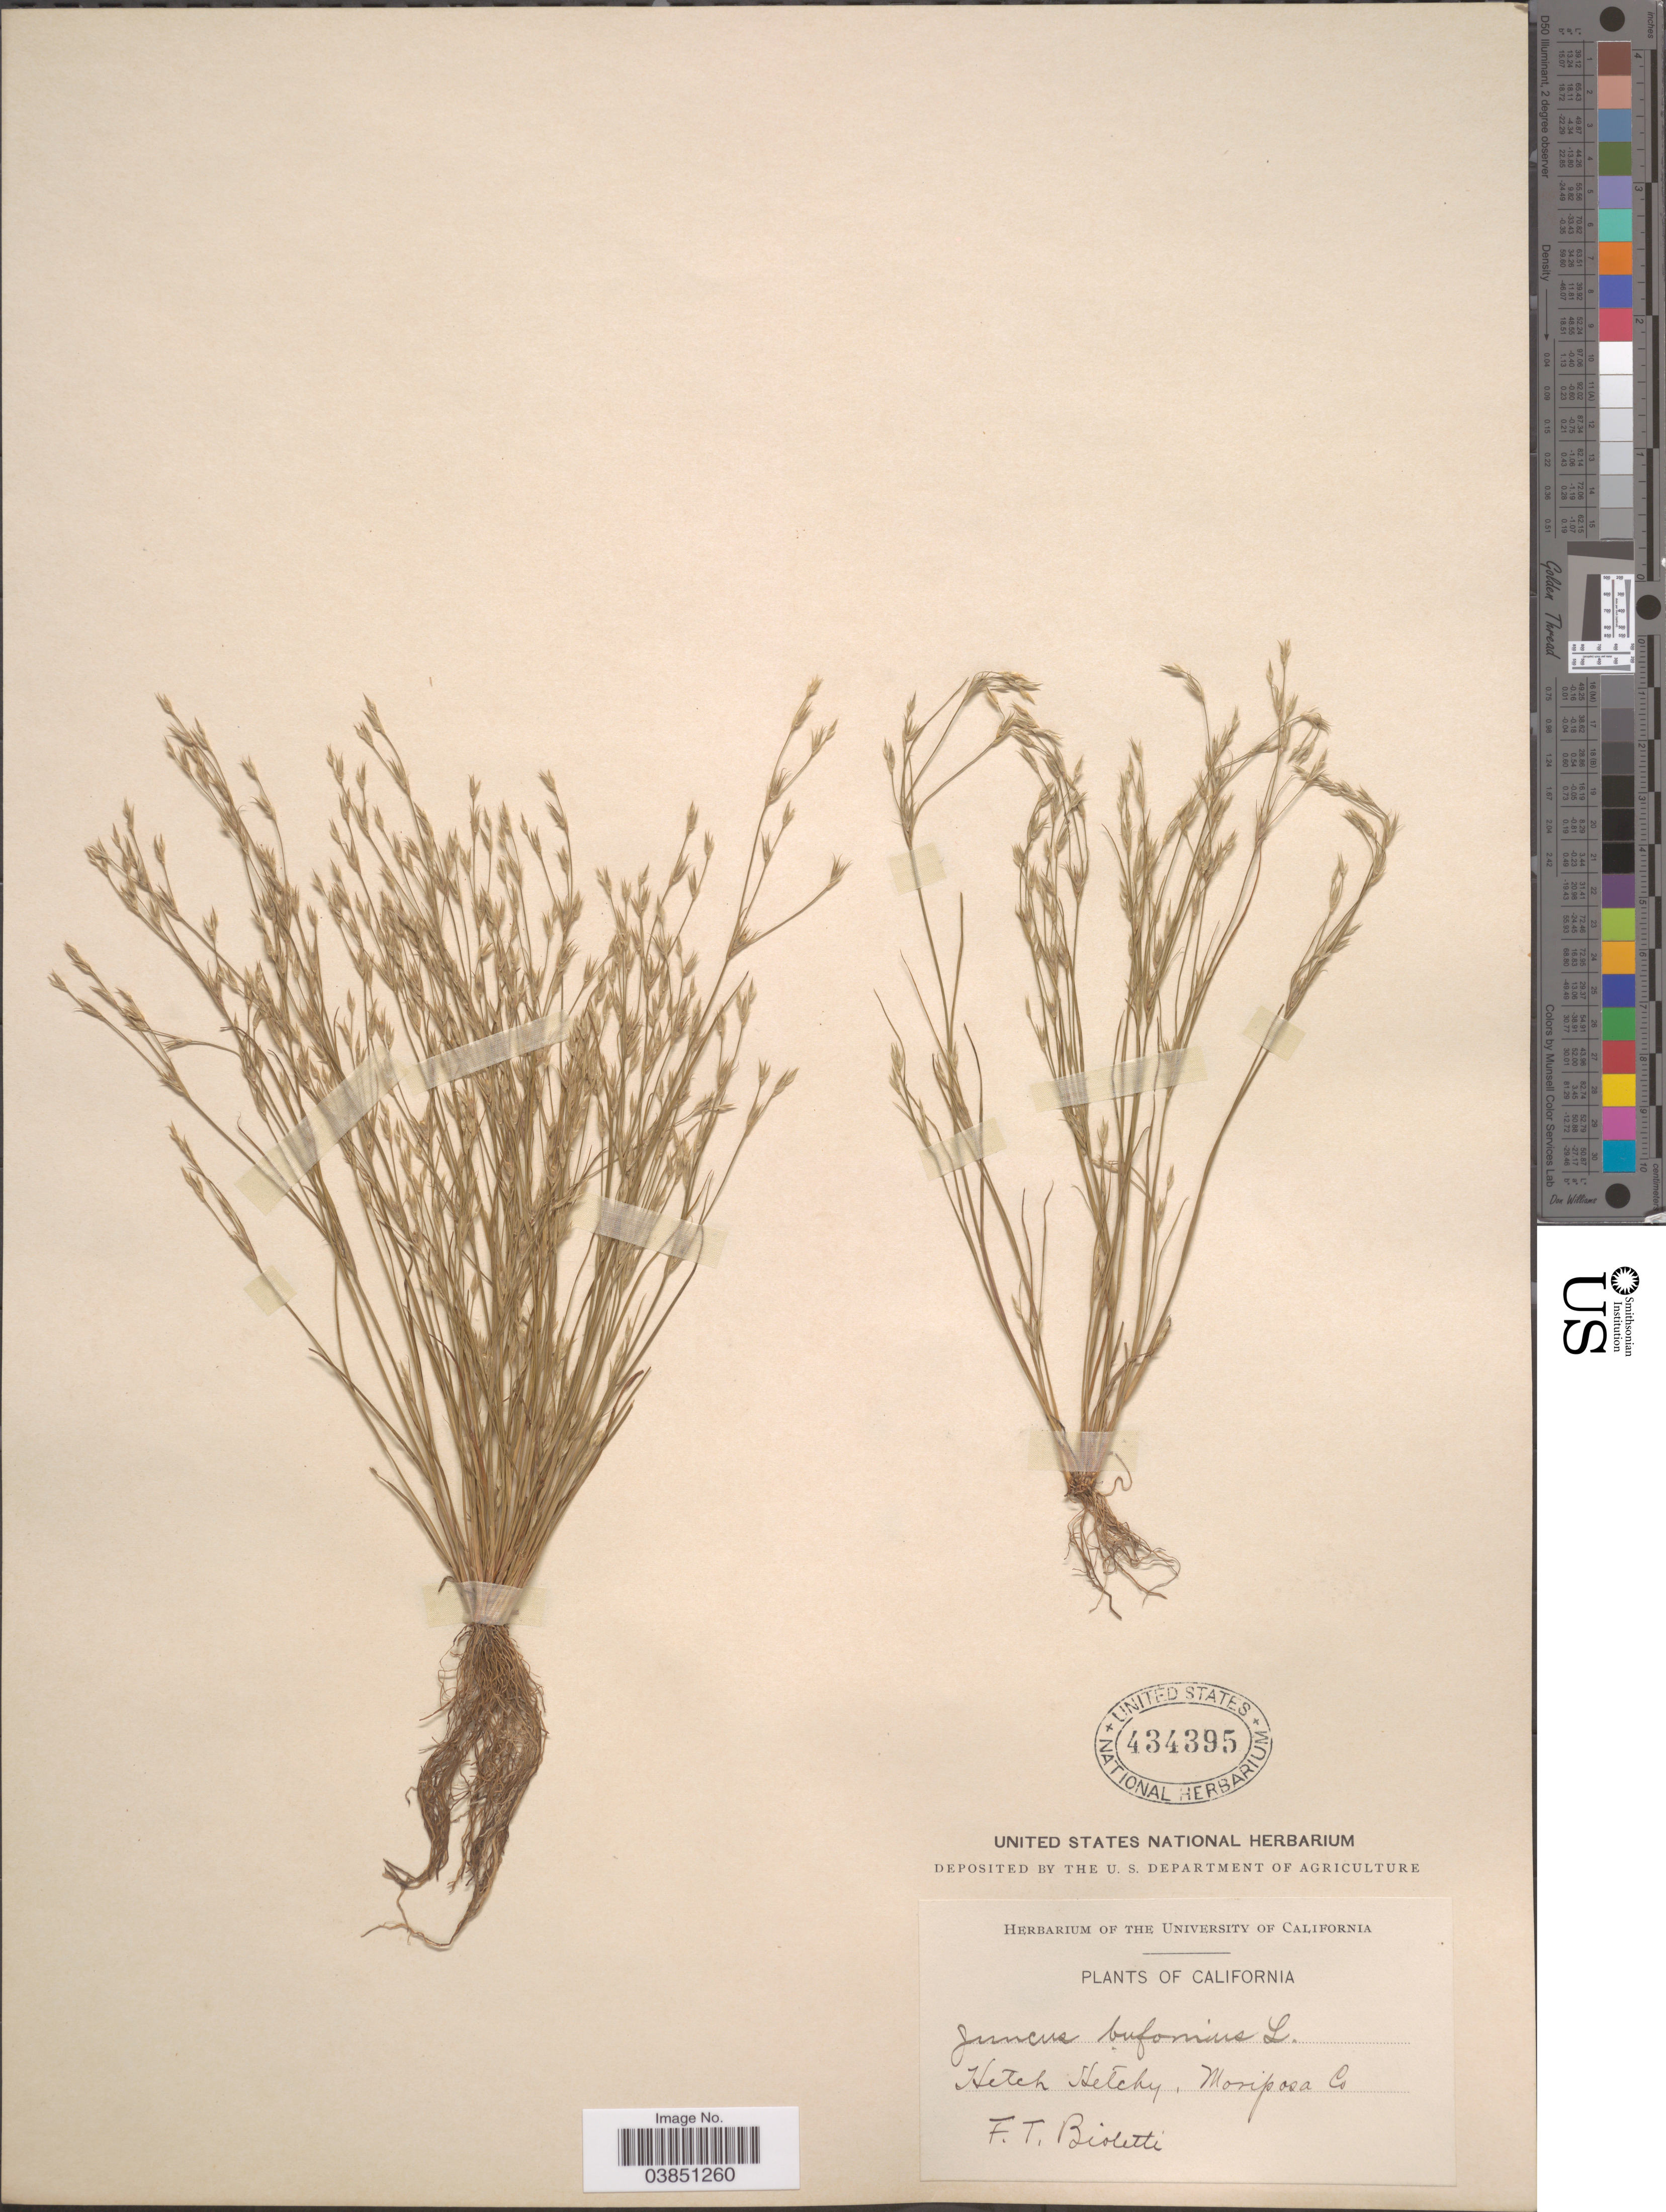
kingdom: Plantae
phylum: Tracheophyta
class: Liliopsida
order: Poales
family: Juncaceae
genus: Juncus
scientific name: Juncus bufonius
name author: L.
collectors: F. T. Bioletti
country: United States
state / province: California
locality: Hetch Hetchy, Moriposa Co.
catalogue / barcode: US 434395